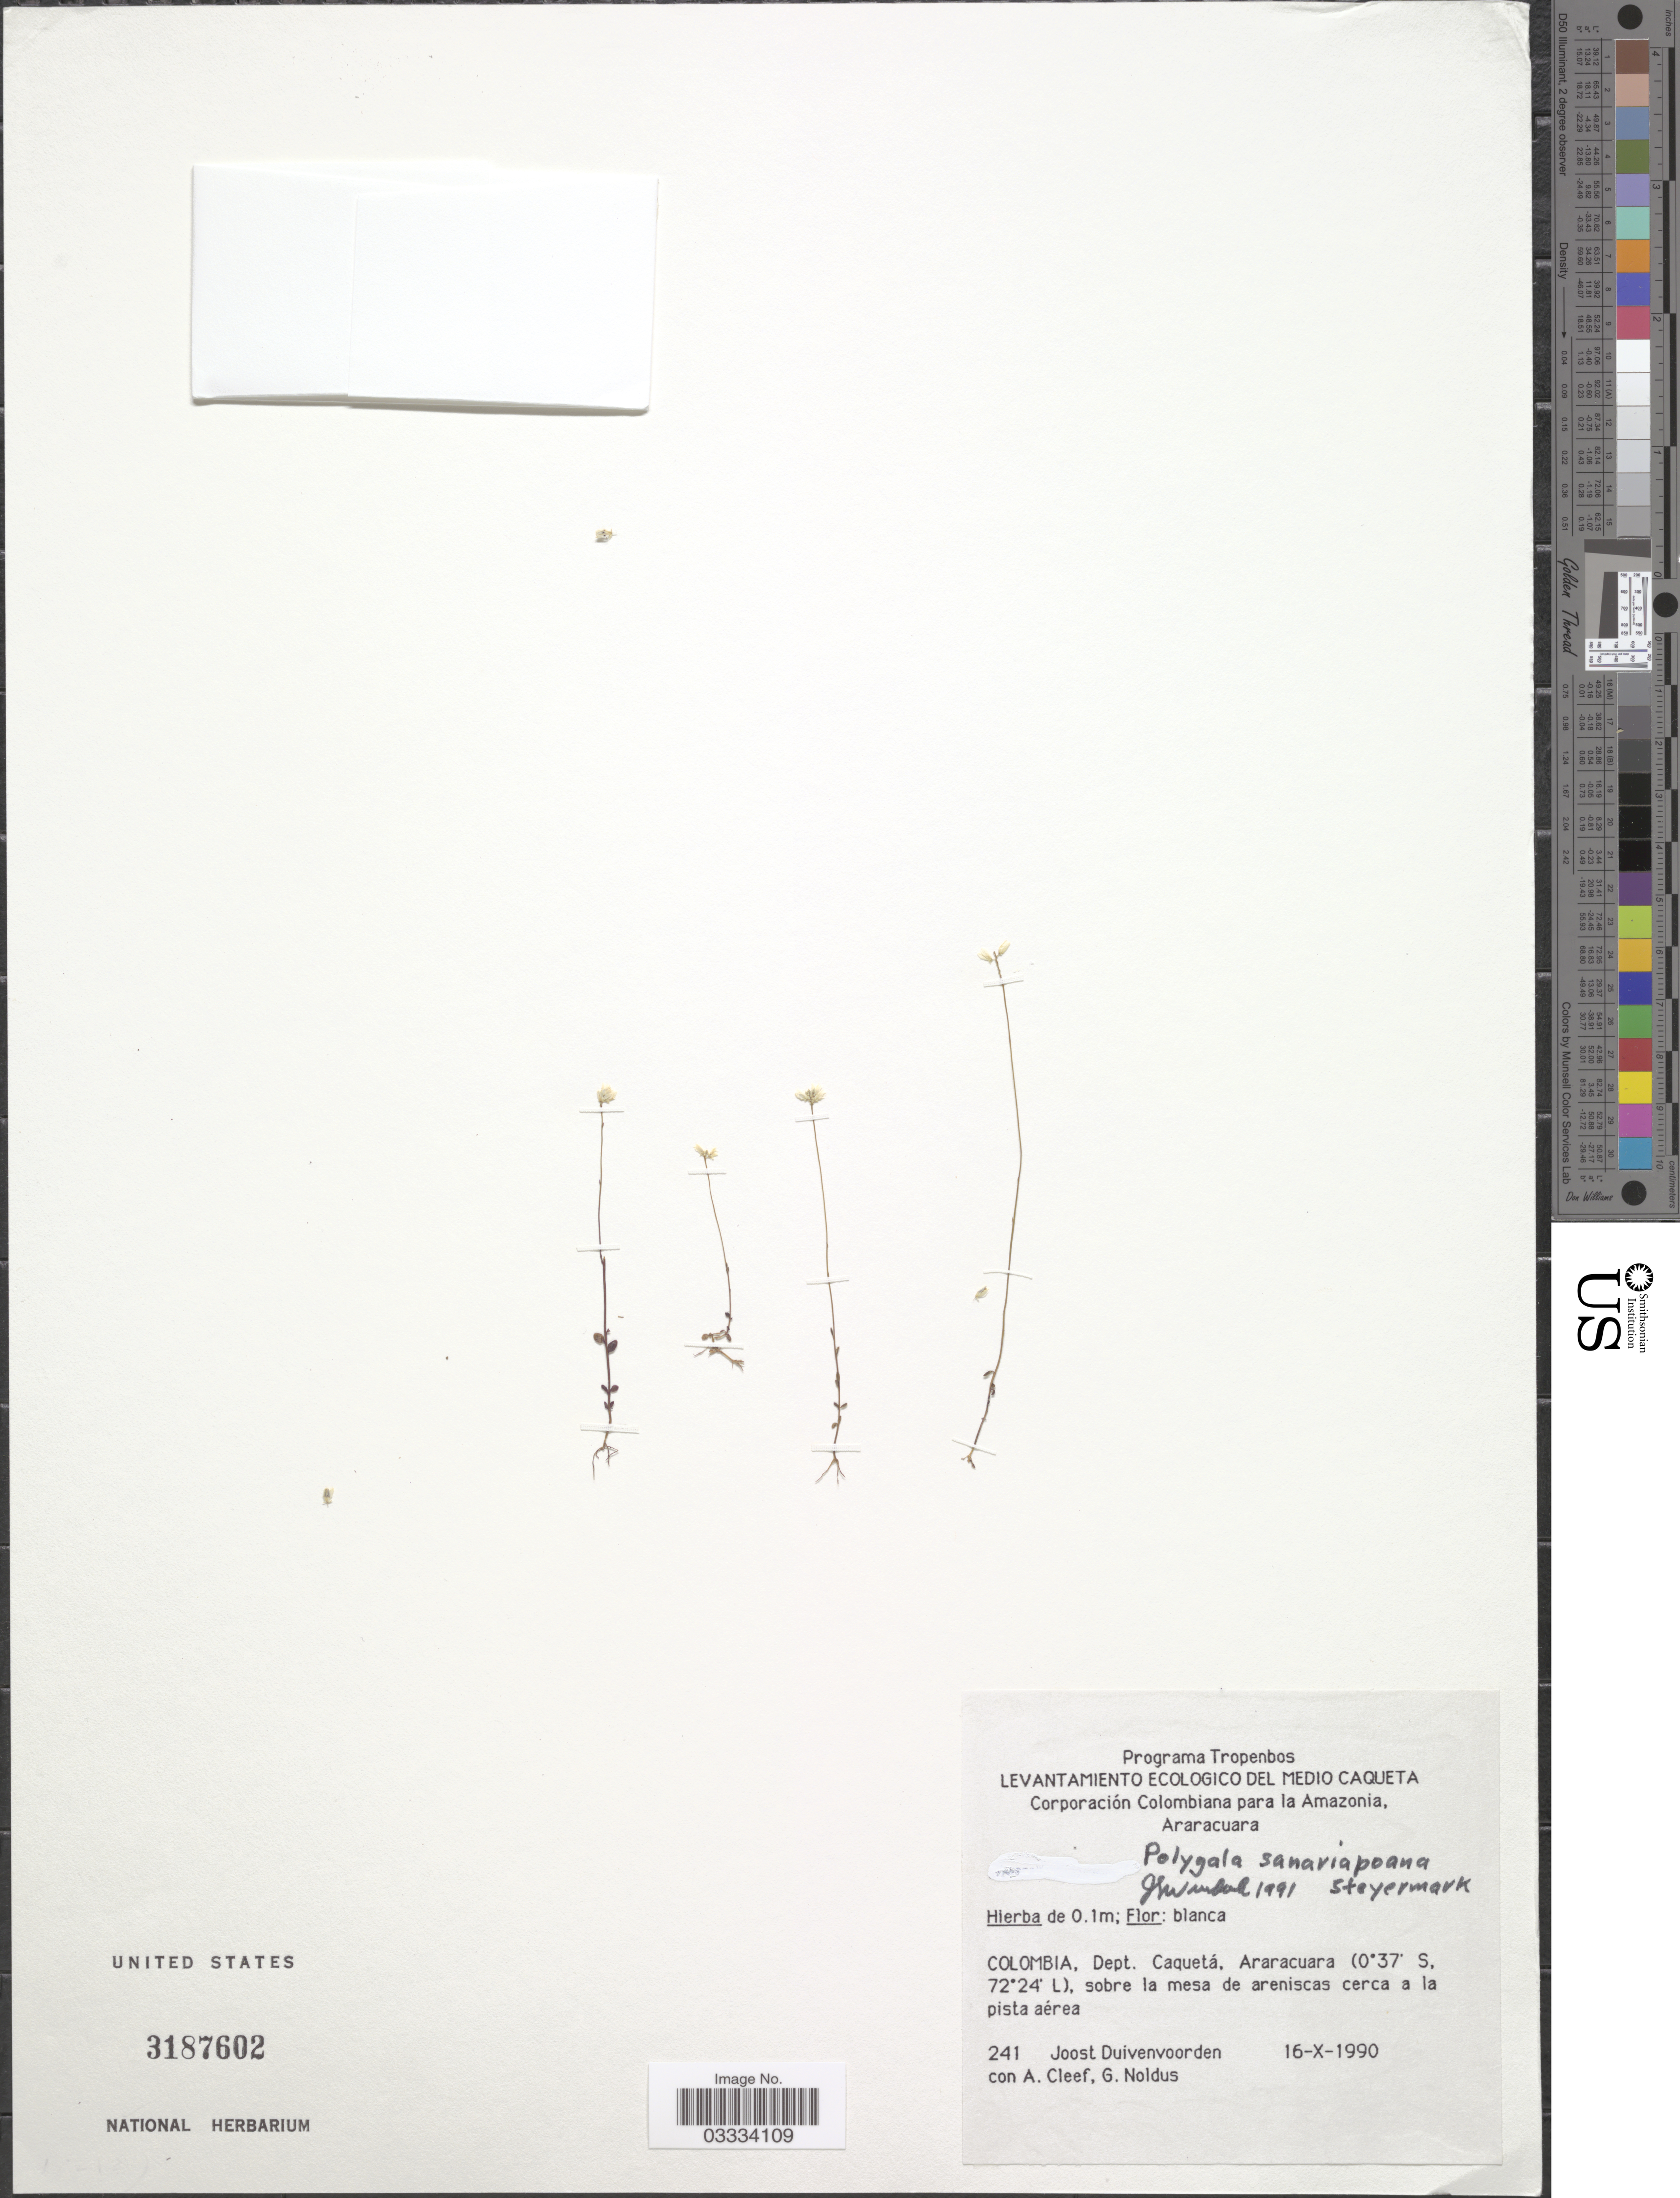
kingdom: Plantae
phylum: Tracheophyta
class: Magnoliopsida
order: Fabales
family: Polygalaceae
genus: Polygala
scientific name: Polygala sanariapoana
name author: Steyerm.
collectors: J. Duivenvoorden, A. M. Cleef & G. Noldus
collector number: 241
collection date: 1990-10-16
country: Colombia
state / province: Caquetá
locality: Dept. Caquetá, Araracuara, sobre la mesa de areniscas cerca a la pista aérea.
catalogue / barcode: US 3187602